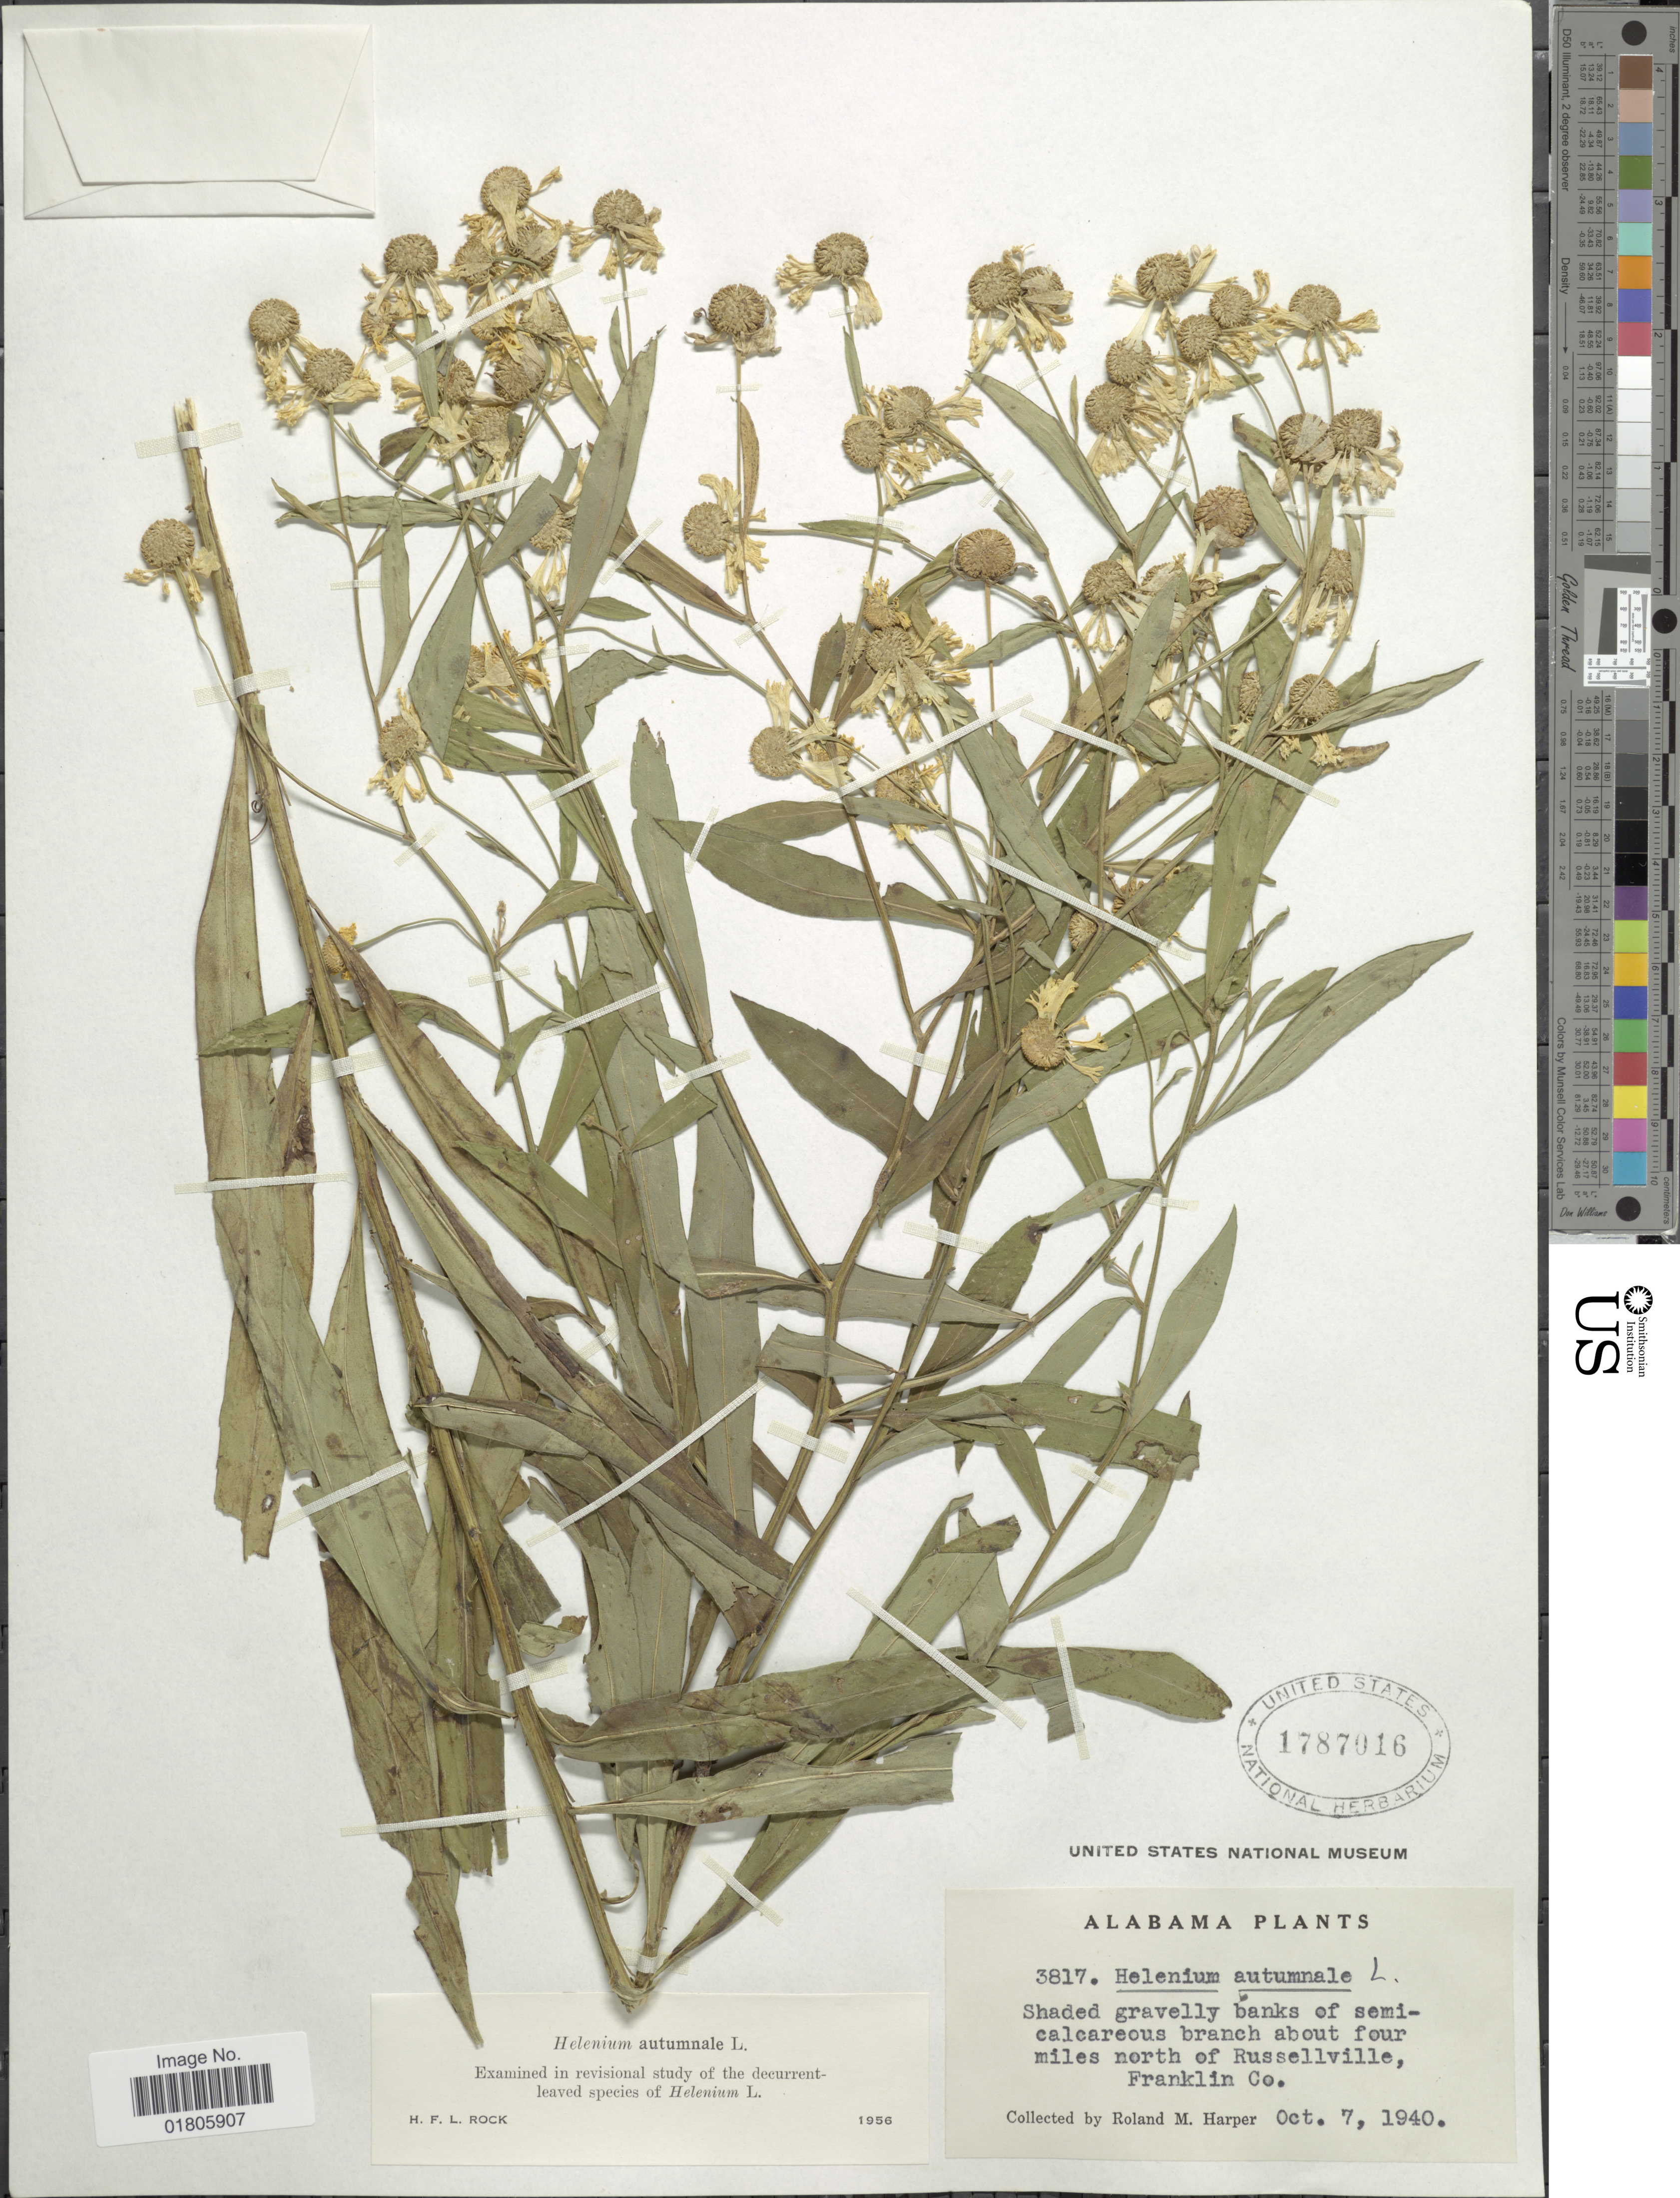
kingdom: Plantae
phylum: Tracheophyta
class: Magnoliopsida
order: Asterales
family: Asteraceae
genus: Helenium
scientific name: Helenium autumnale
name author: L.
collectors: R. M. Harper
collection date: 1940-10-07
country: United States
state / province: Alabama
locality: About four miles north of Russelville, Franklin Co.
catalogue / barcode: US 1787016